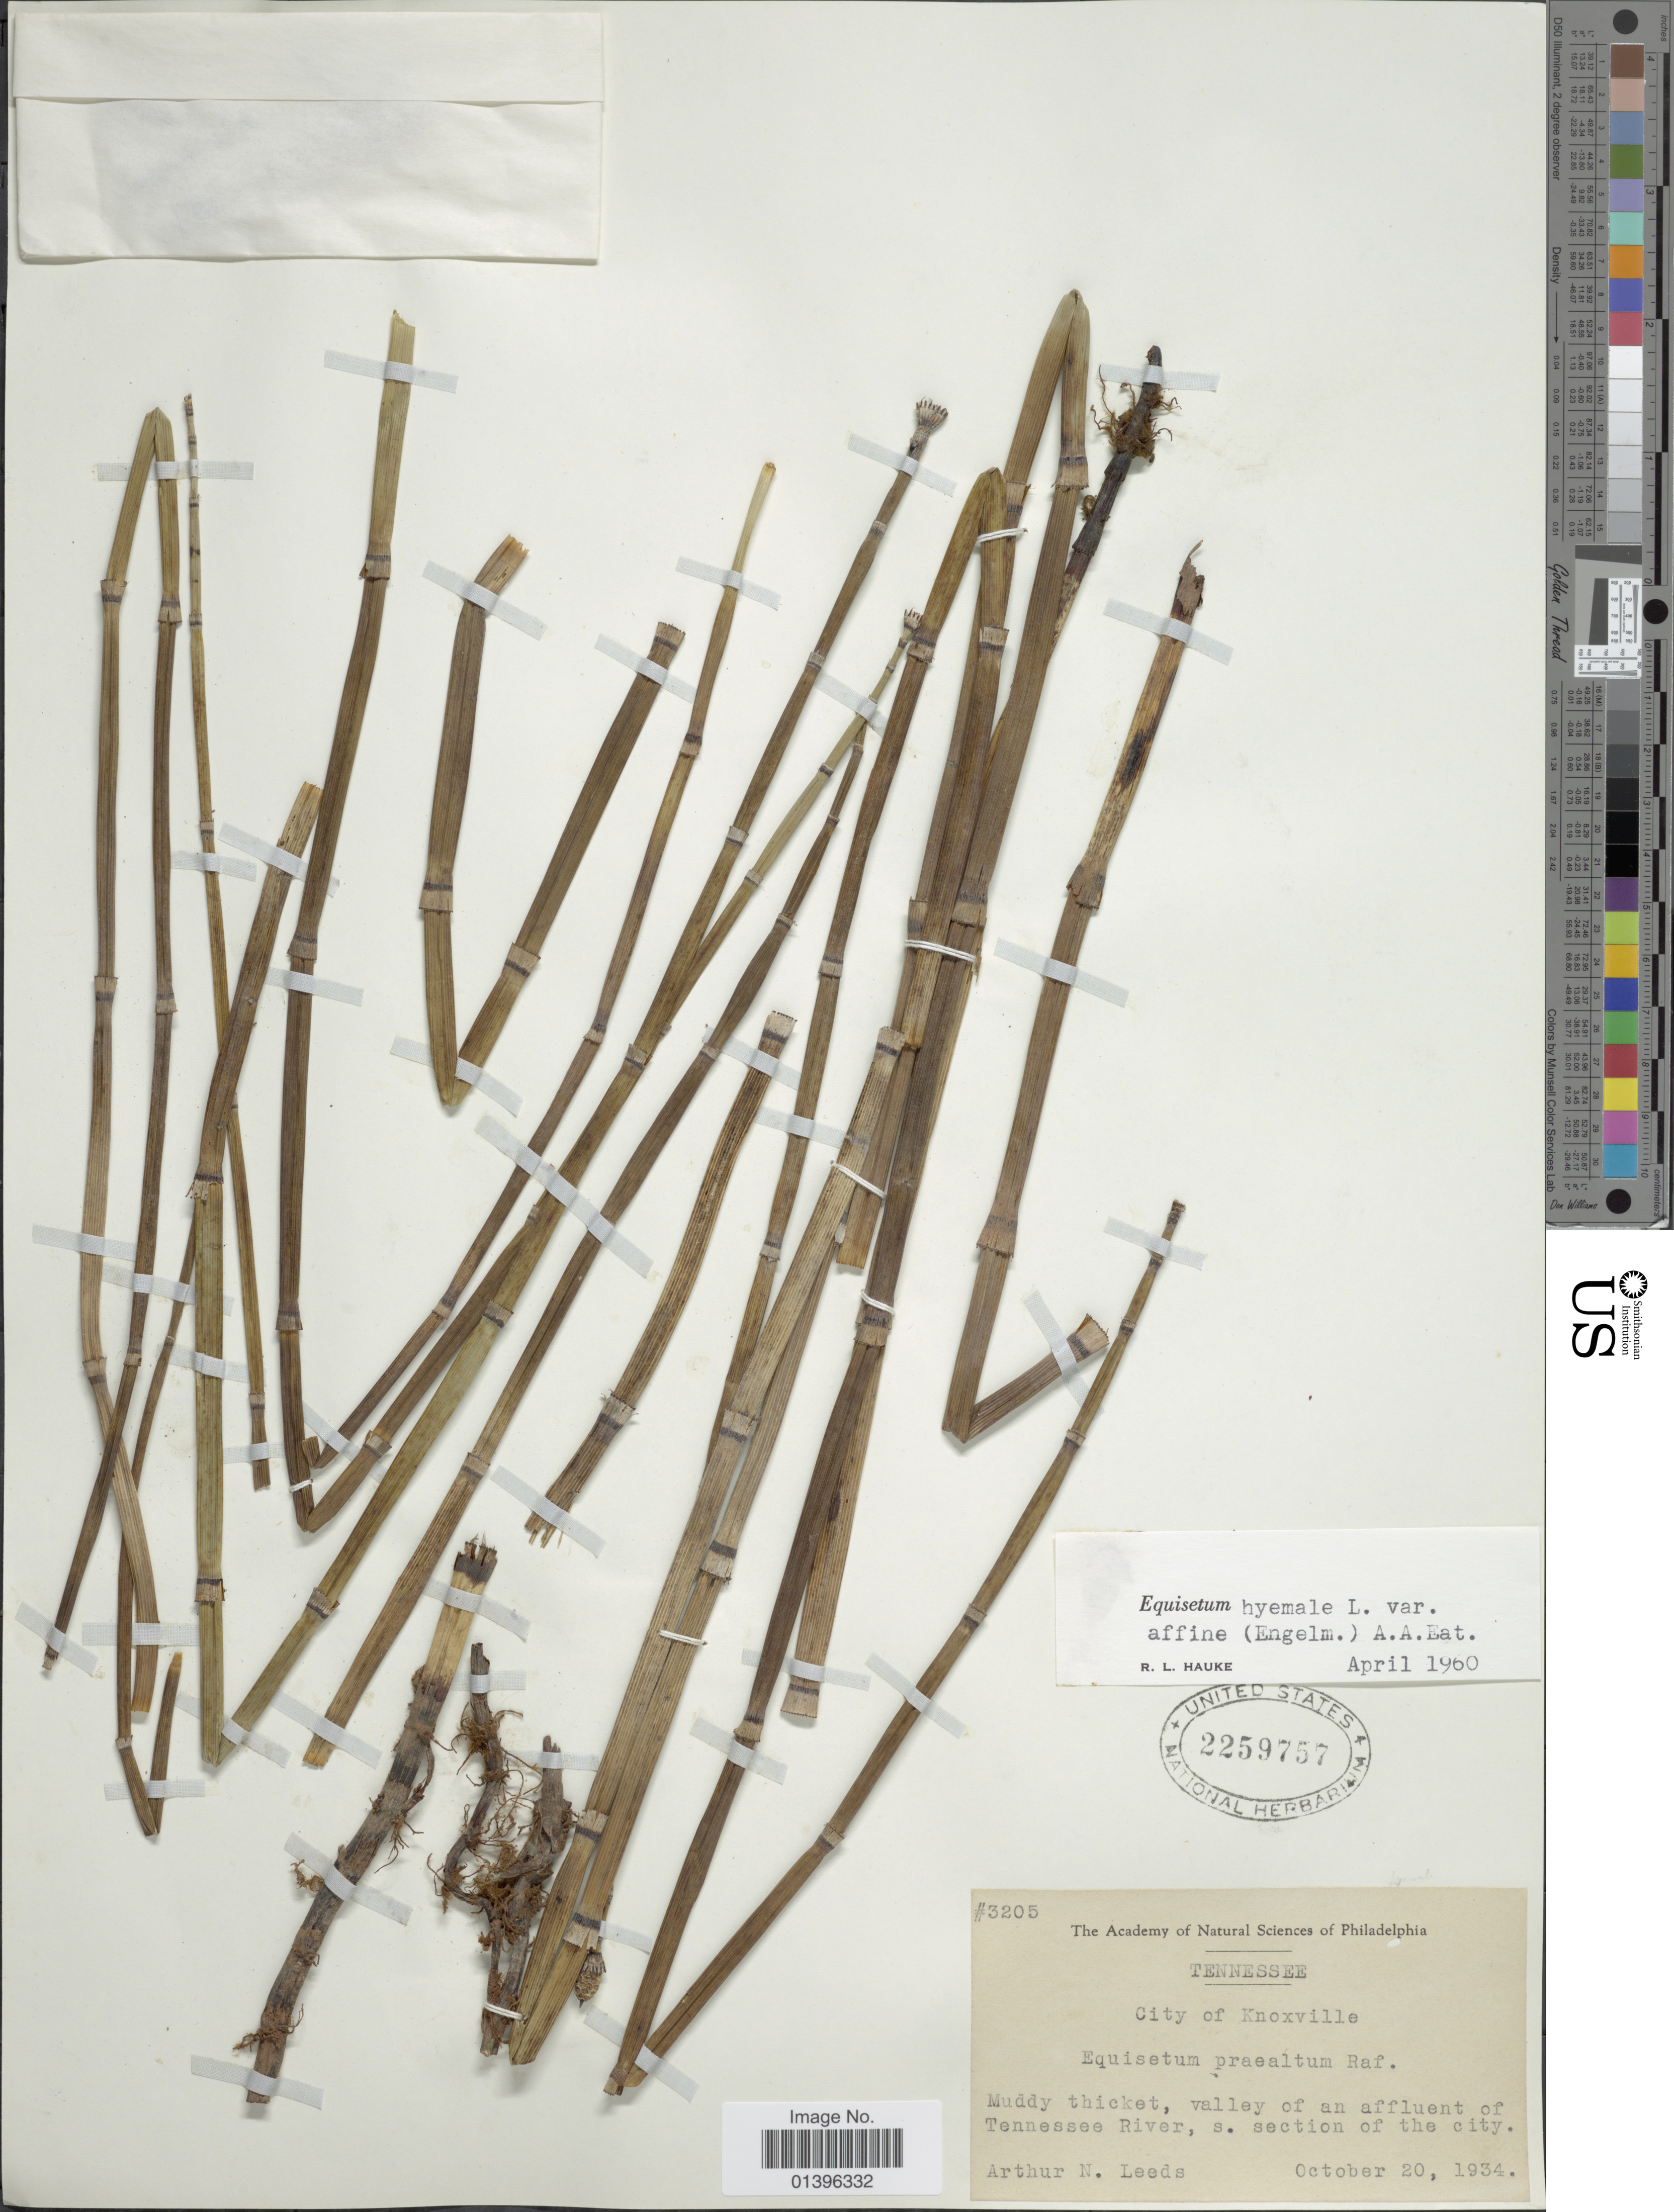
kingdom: Plantae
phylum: Tracheophyta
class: Polypodiopsida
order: Equisetales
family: Equisetaceae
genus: Equisetum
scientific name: Equisetum hyemale var. affine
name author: (Engelm.) A.A. Eaton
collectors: A. N. Leeds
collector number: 3205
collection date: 1934-10-20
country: United States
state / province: Tennessee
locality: City of Knoxville. Muddy thicket, valley of an affluent of Tennessee River, s. section of the city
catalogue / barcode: US 2259757